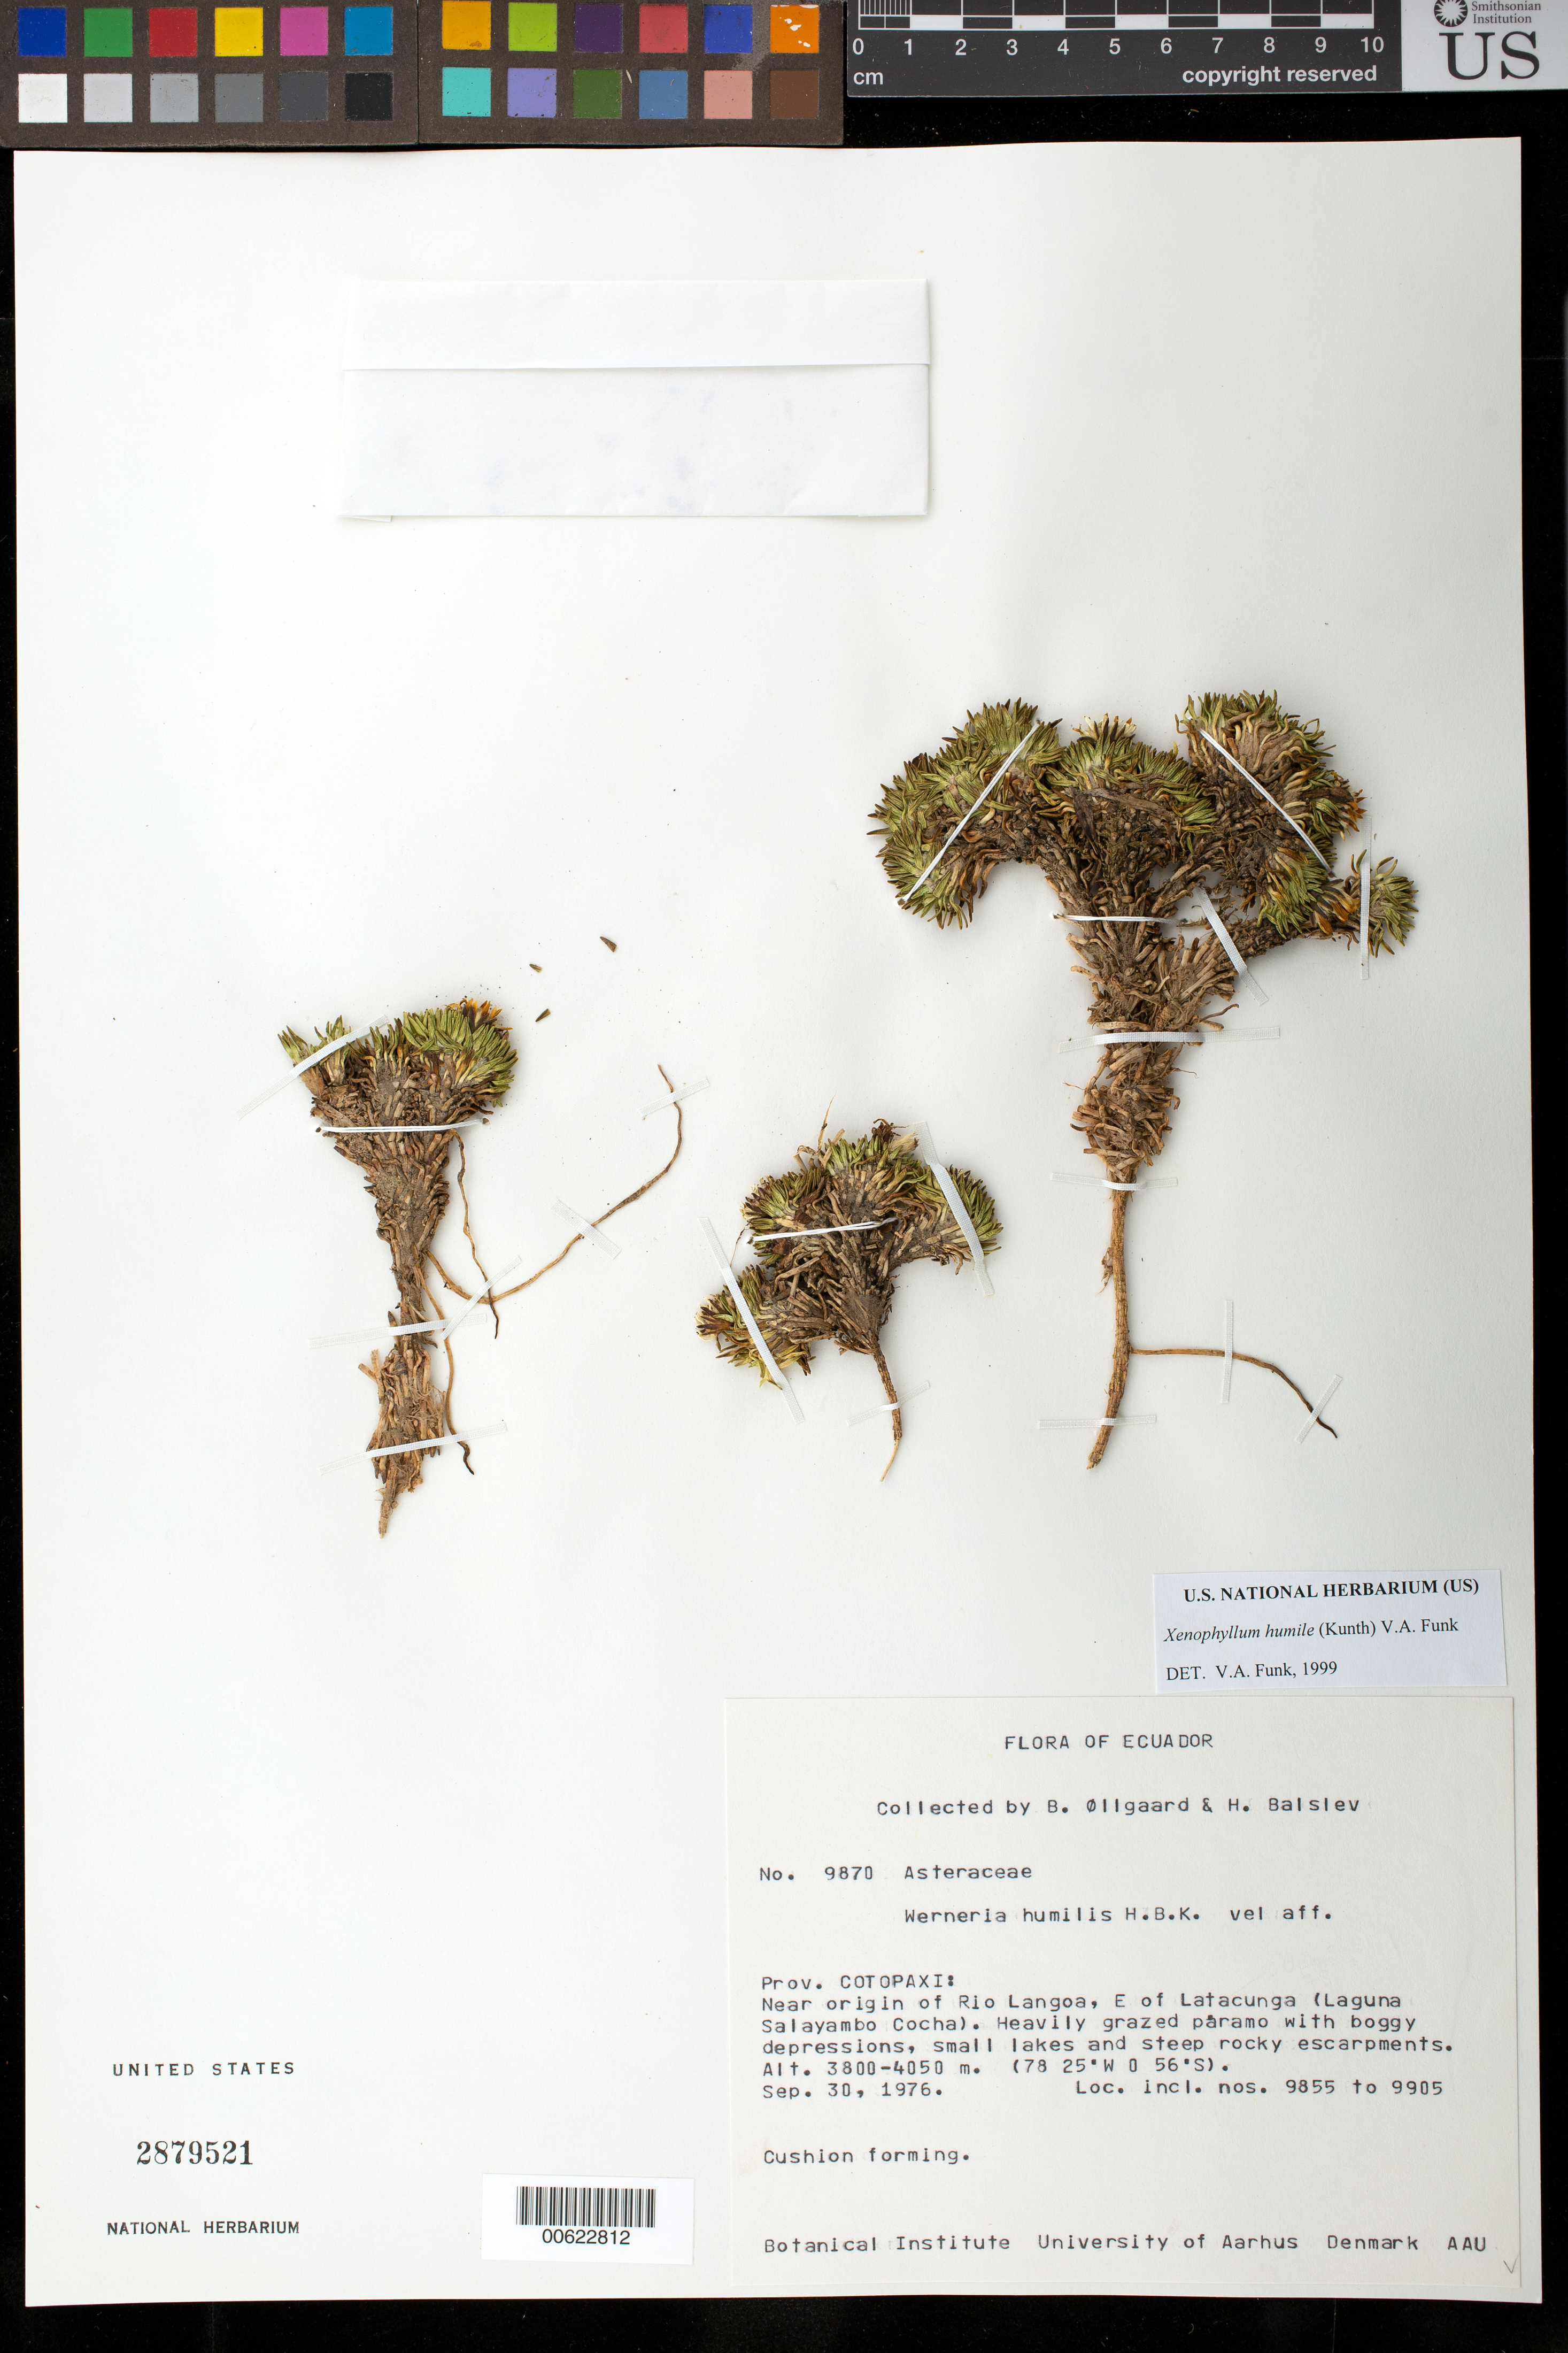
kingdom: Plantae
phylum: Tracheophyta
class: Magnoliopsida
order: Asterales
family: Asteraceae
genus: Xenophyllum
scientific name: Xenophyllum humile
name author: (Kunth) V.A. Funk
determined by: Funk, Vicki A., (BOT), Smithsonian Institution - National Museum of Natural History (UNITED STATES)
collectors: B. Øllgaard & H. Balslev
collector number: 9870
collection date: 1976-09-30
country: Ecuador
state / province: Cotopaxi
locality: Prov. Cotopaxi, near origin of Rio Langoa, E of Latacunga (Laguna Salayambo Cocha)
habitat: Heavily grazed paramo with boggy depressions, small lake and steep rocky escarpments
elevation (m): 3800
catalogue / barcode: US 2879521